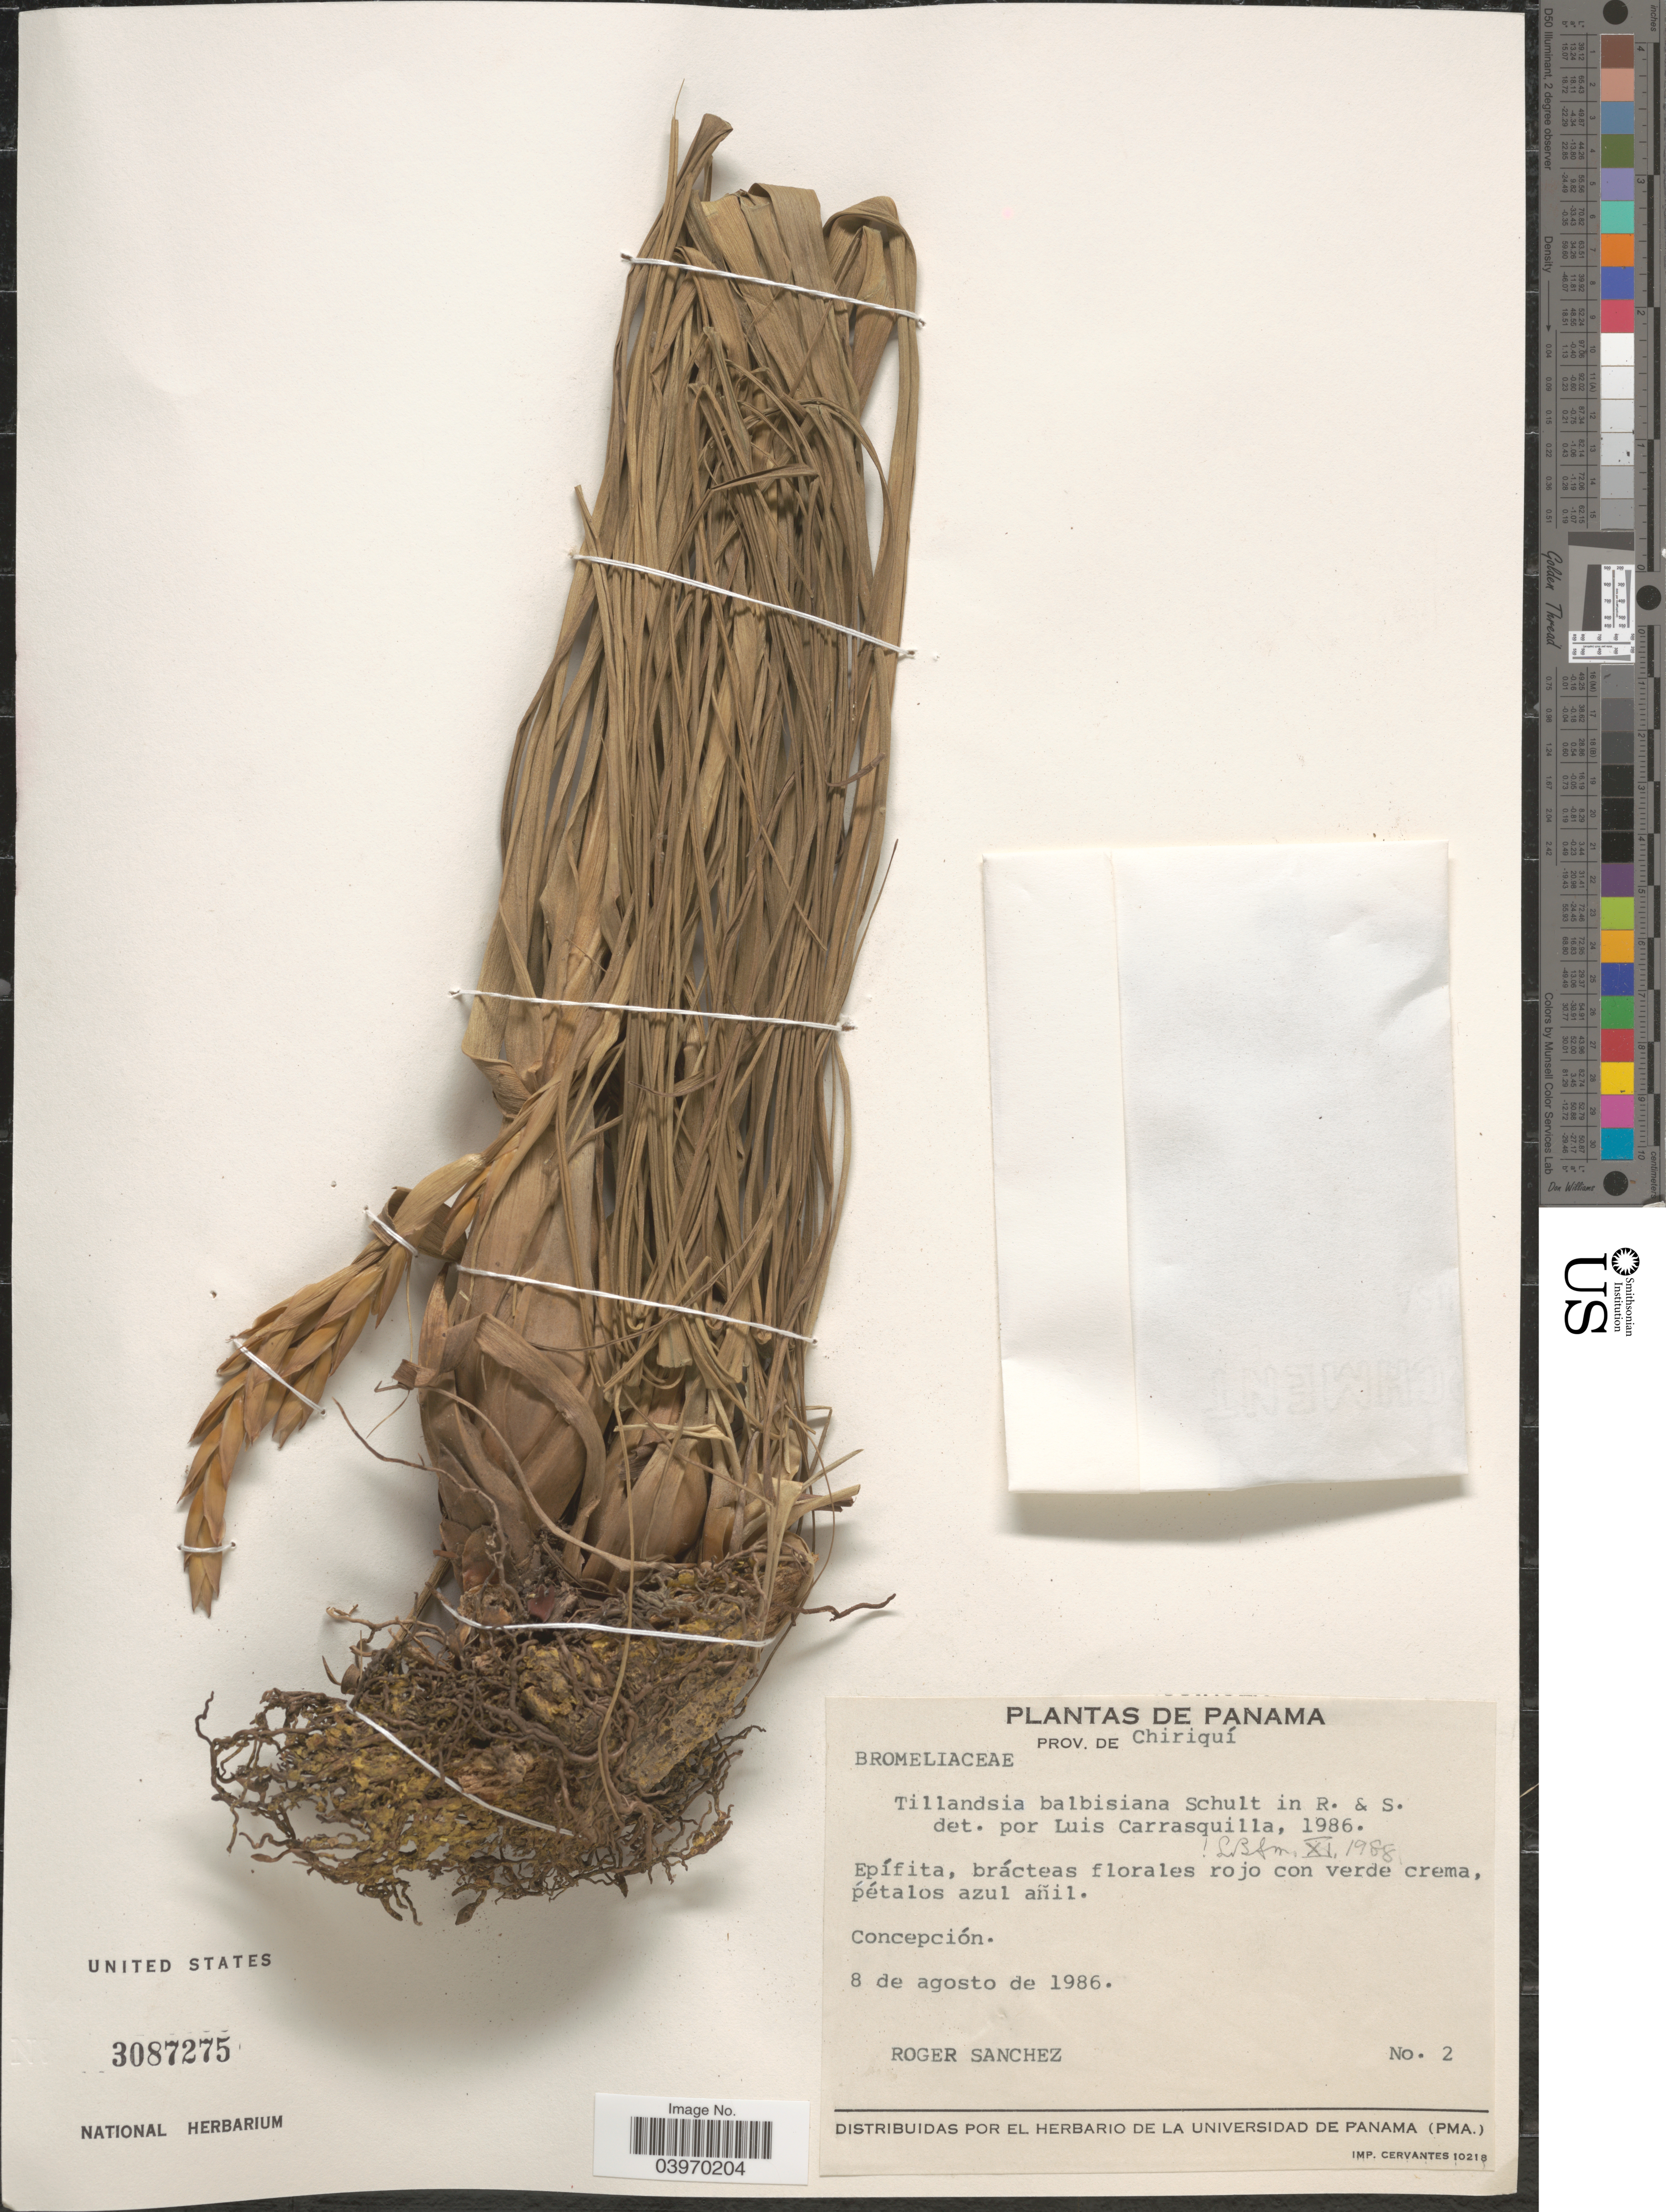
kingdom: Plantae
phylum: Tracheophyta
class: Liliopsida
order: Poales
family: Bromeliaceae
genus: Tillandsia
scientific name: Tillandsia balbisiana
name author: Schult. f.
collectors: R. Sanchez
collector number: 2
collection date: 1986-08-08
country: Panama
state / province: Chiriqui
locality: Concepción.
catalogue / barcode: US 3087275